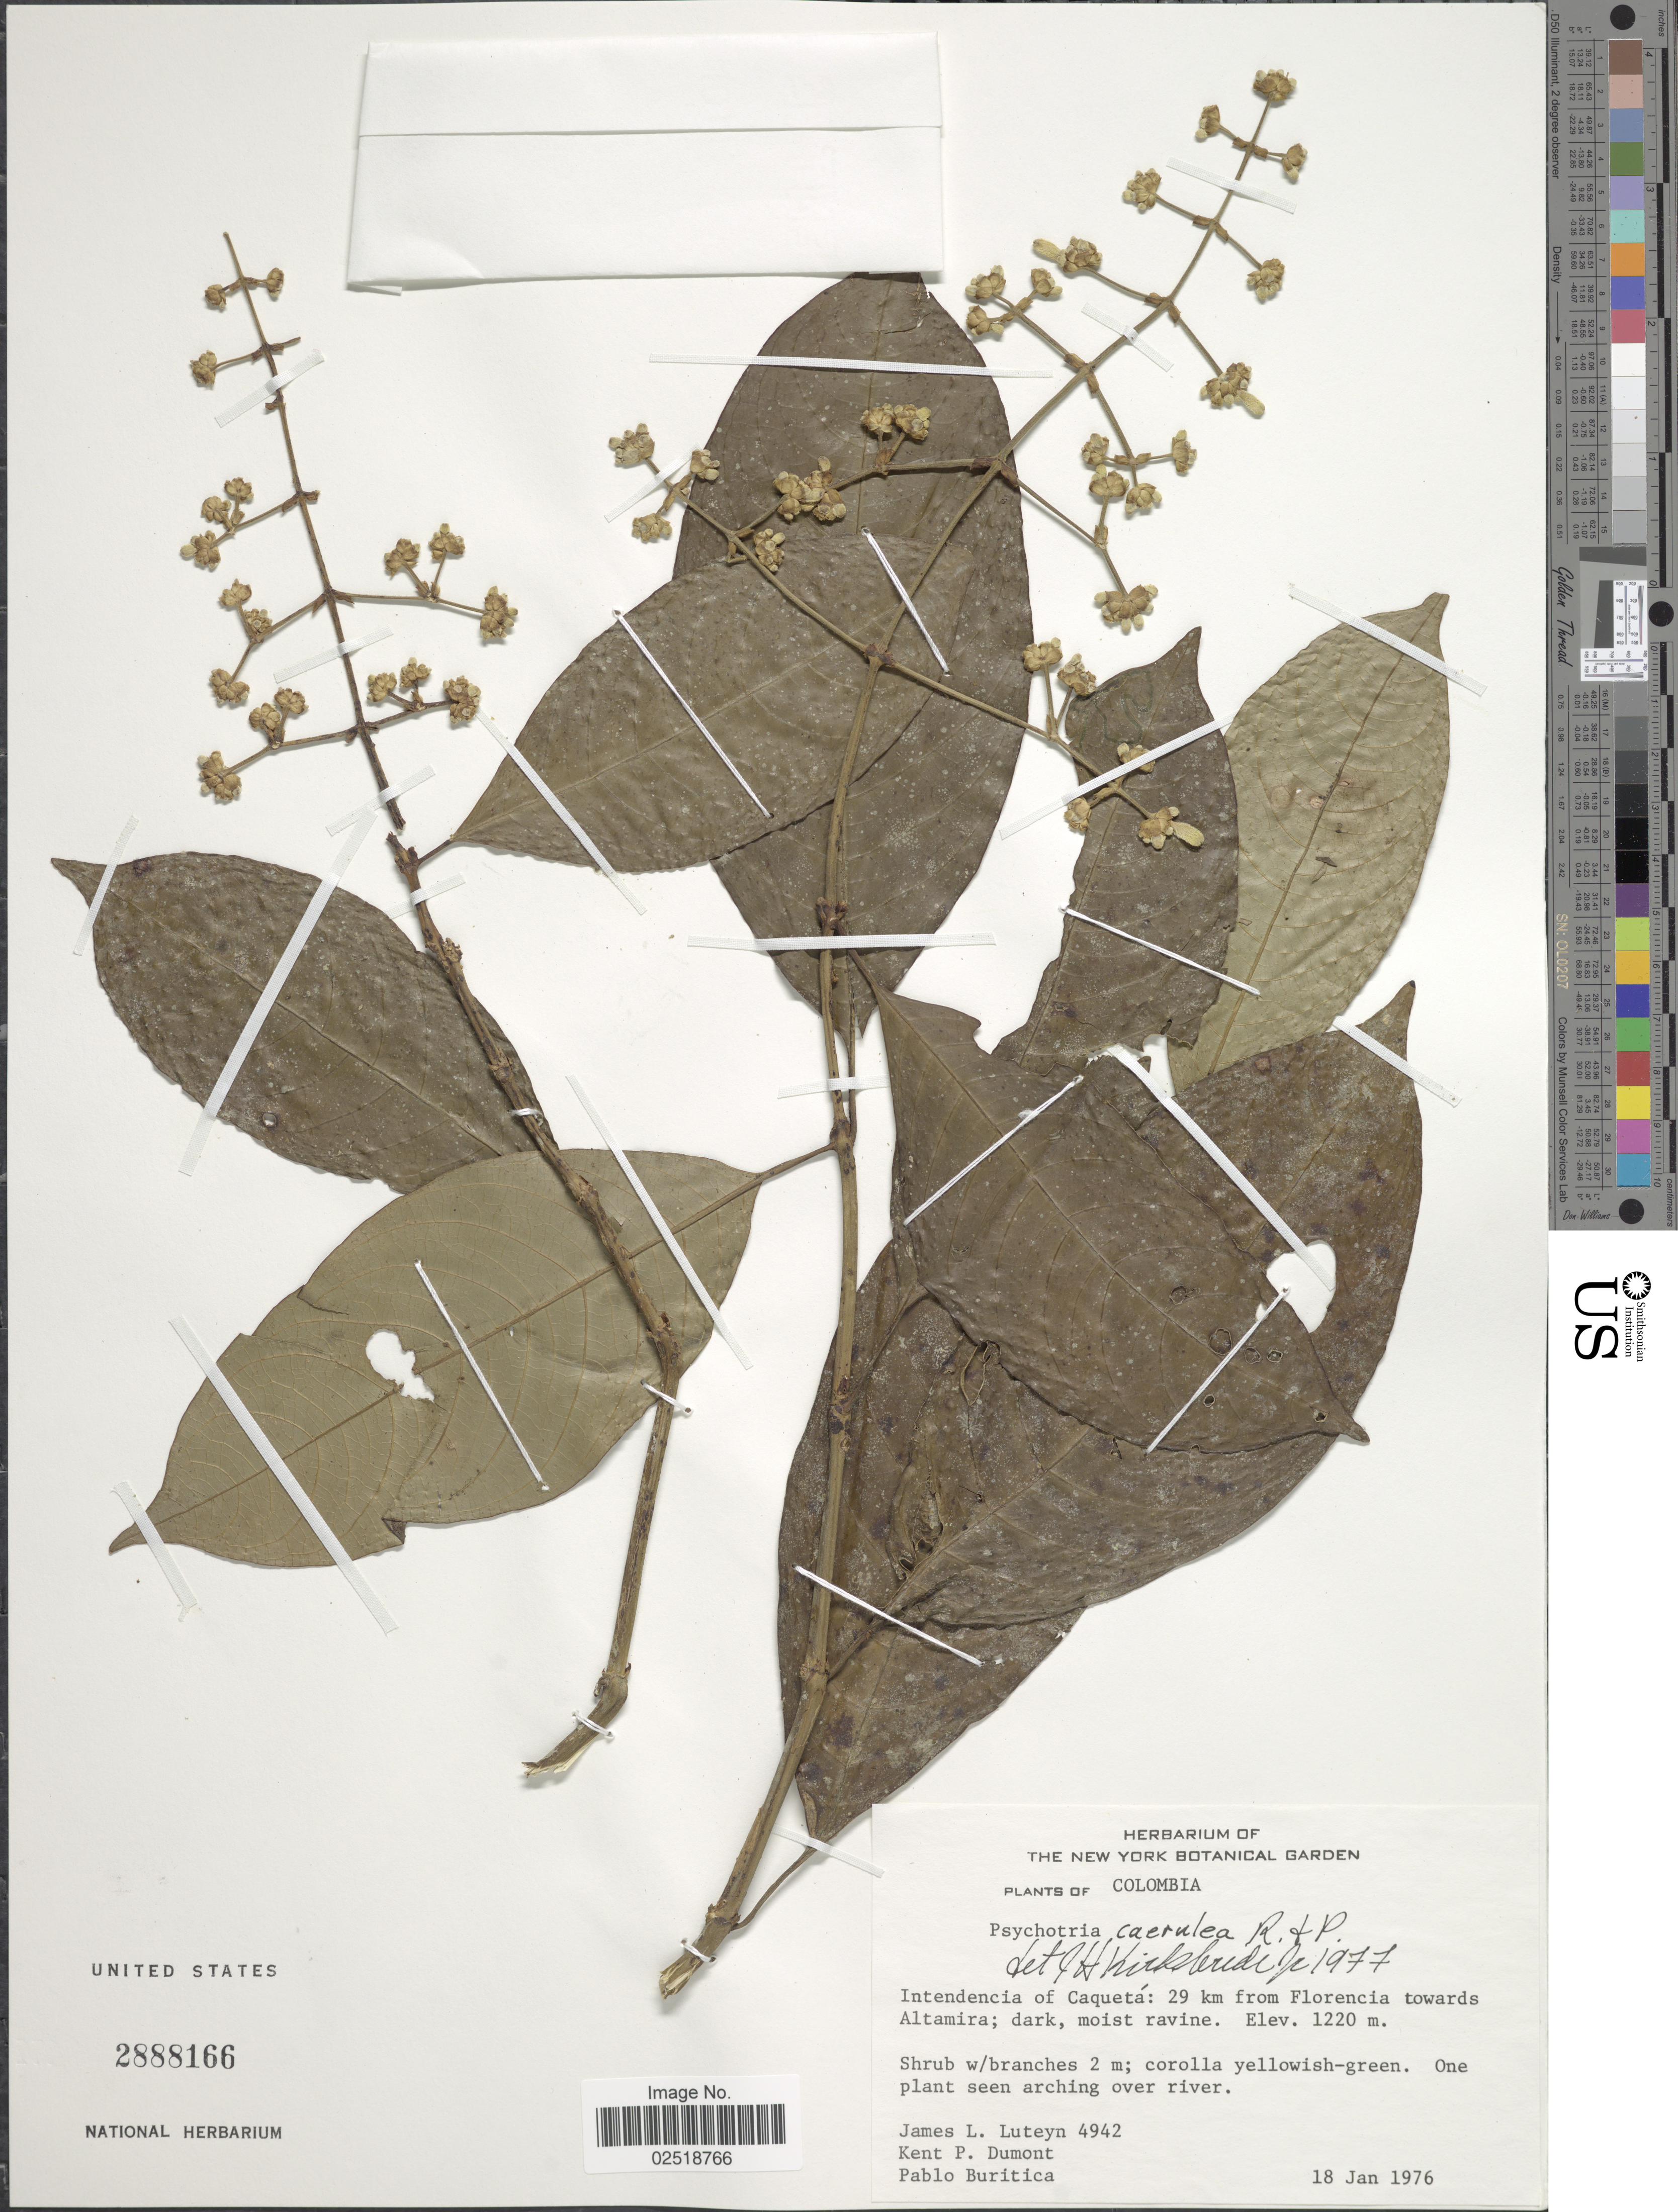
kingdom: Plantae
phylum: Tracheophyta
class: Magnoliopsida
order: Gentianales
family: Rubiaceae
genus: Psychotria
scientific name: Psychotria caerulea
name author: Ruiz & Pav.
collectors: J. L. Luteyn, K. P. Dumont & P. Buritica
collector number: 4942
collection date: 1976-01-18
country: Colombia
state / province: Caquetá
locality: Intendencia of Caquetá: 29 km from Florencia towards Altamira; dark, moist ravine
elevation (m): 1220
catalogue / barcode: US 2888166